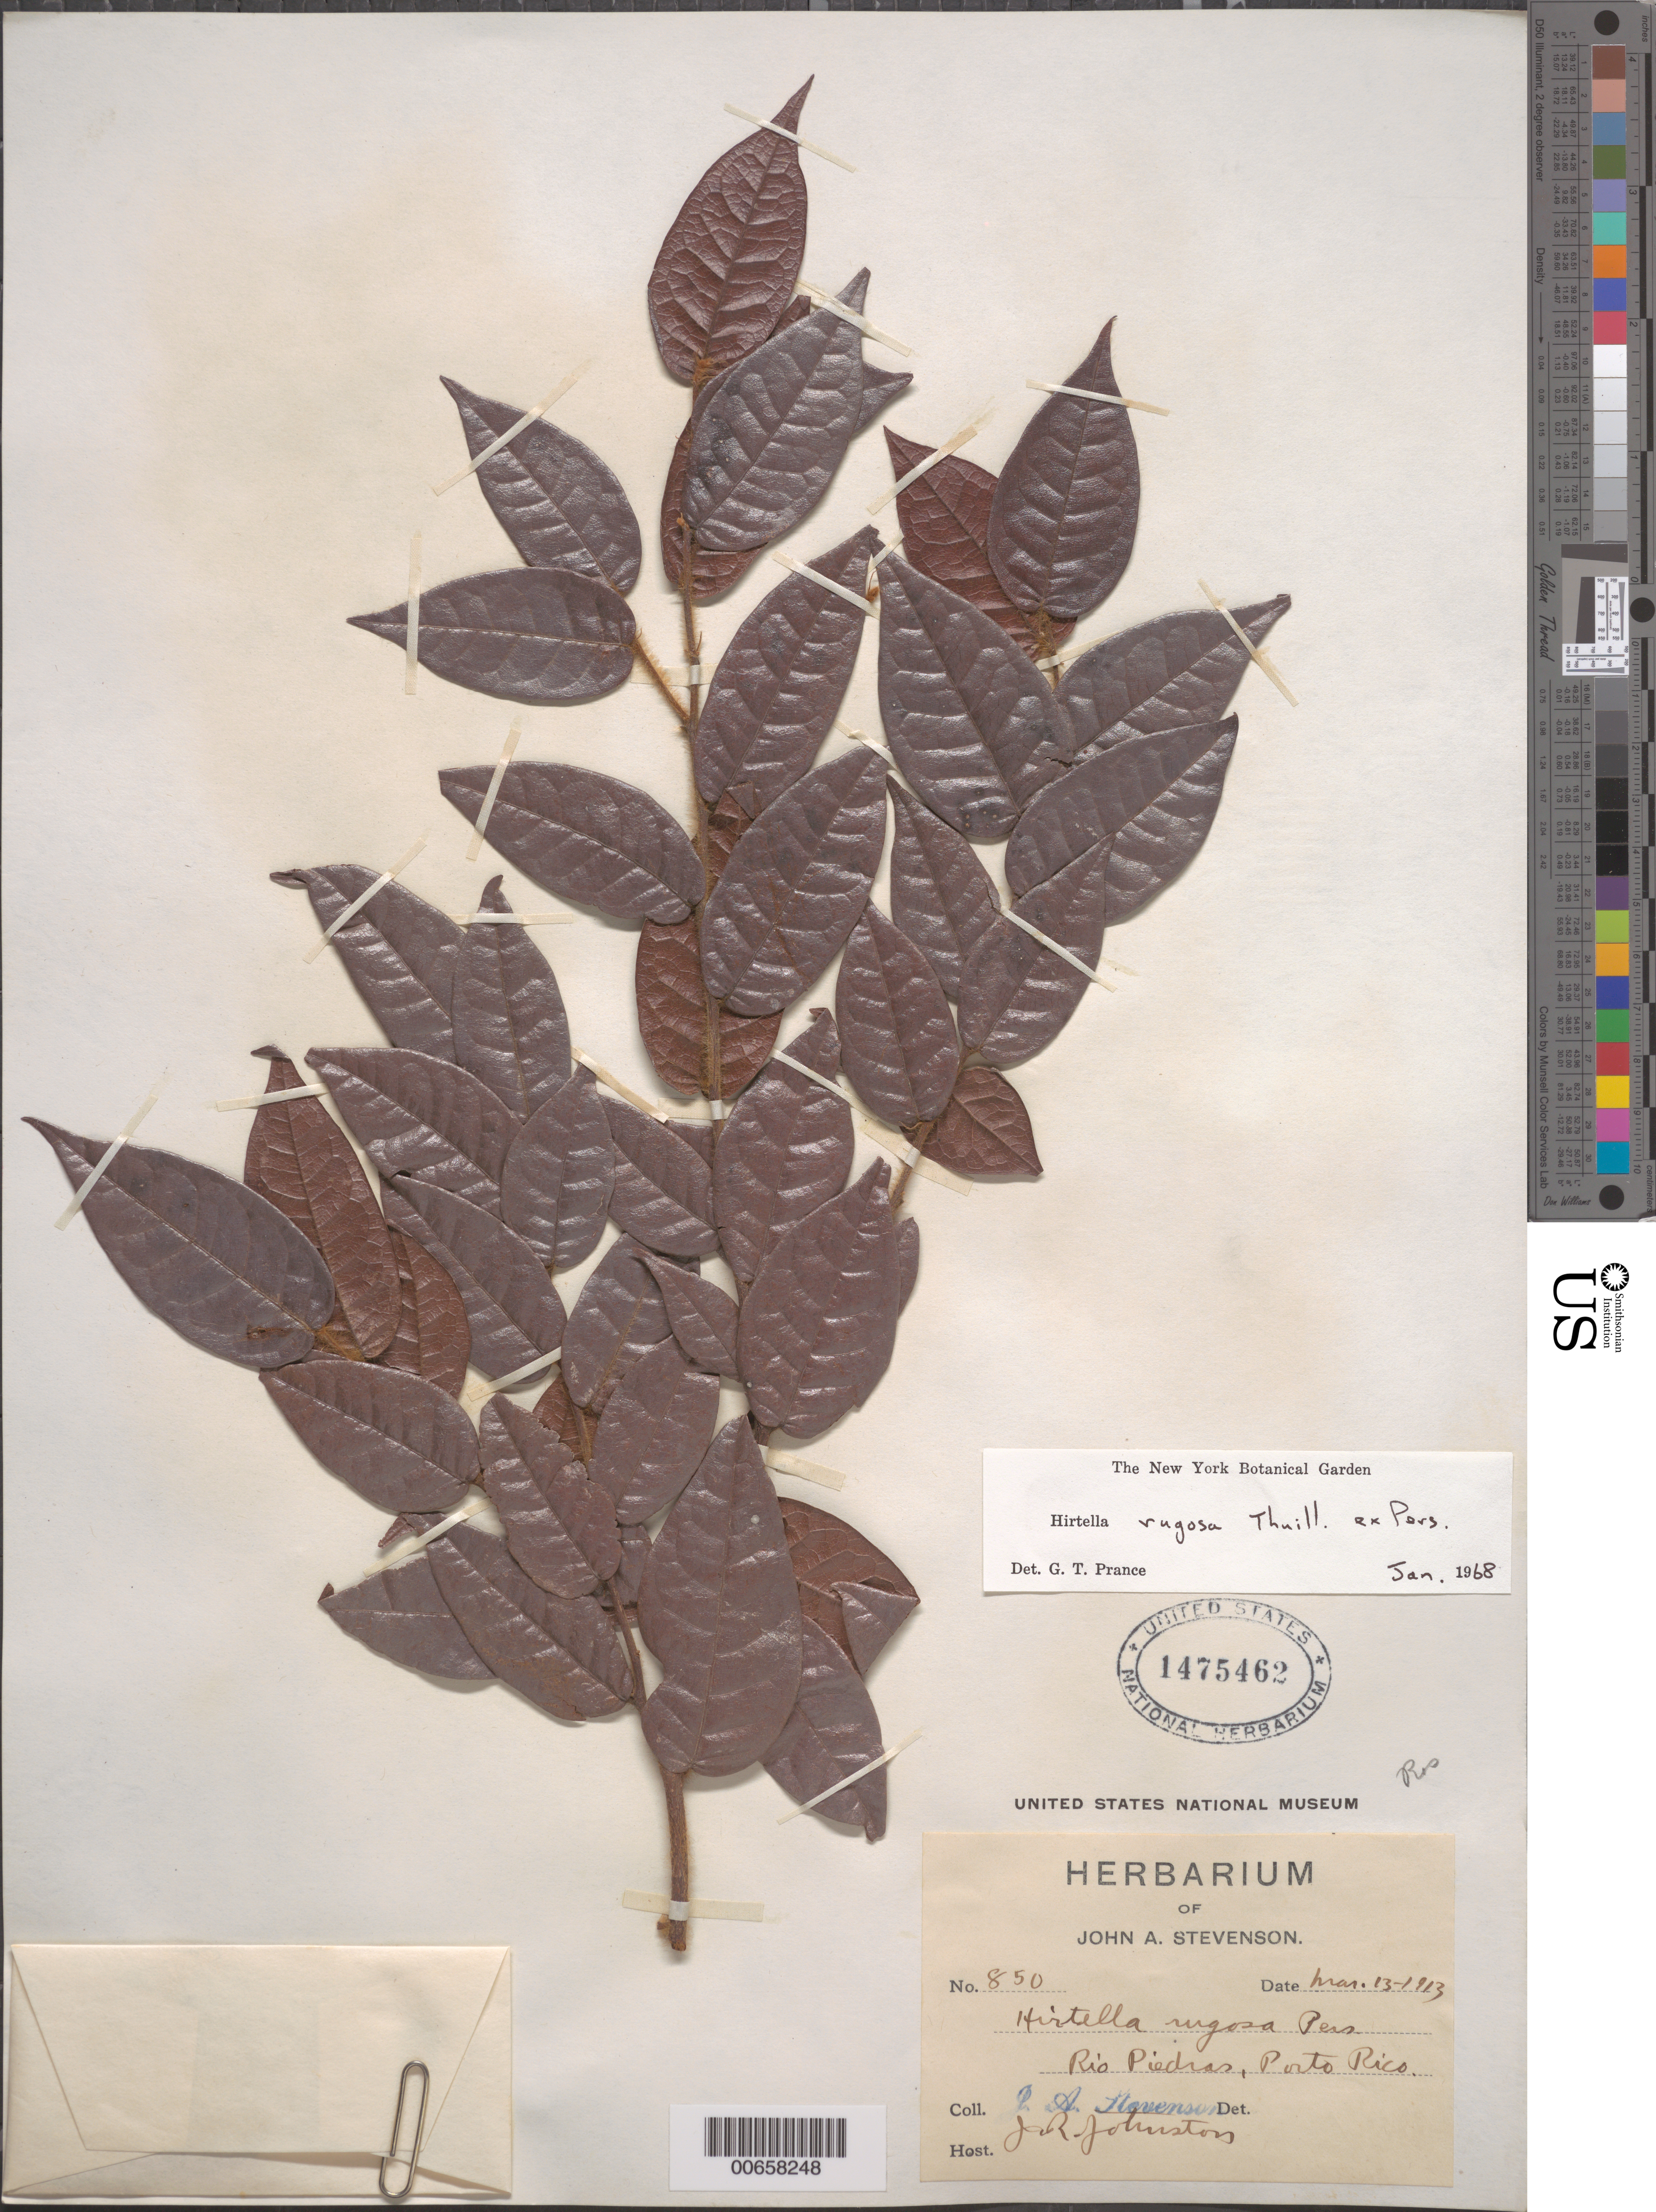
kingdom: Plantae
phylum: Tracheophyta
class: Magnoliopsida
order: Malpighiales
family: Chrysobalanaceae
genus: Hirtella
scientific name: Hirtella rugosa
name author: Thuill. ex Pers.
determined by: Prance, G. T.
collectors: J. Stevenson & J. Johnston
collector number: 850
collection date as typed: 13 Mar 1913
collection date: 1913-03-13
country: Puerto Rico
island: Greater Antilles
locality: Rio Piedras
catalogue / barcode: US 1475462